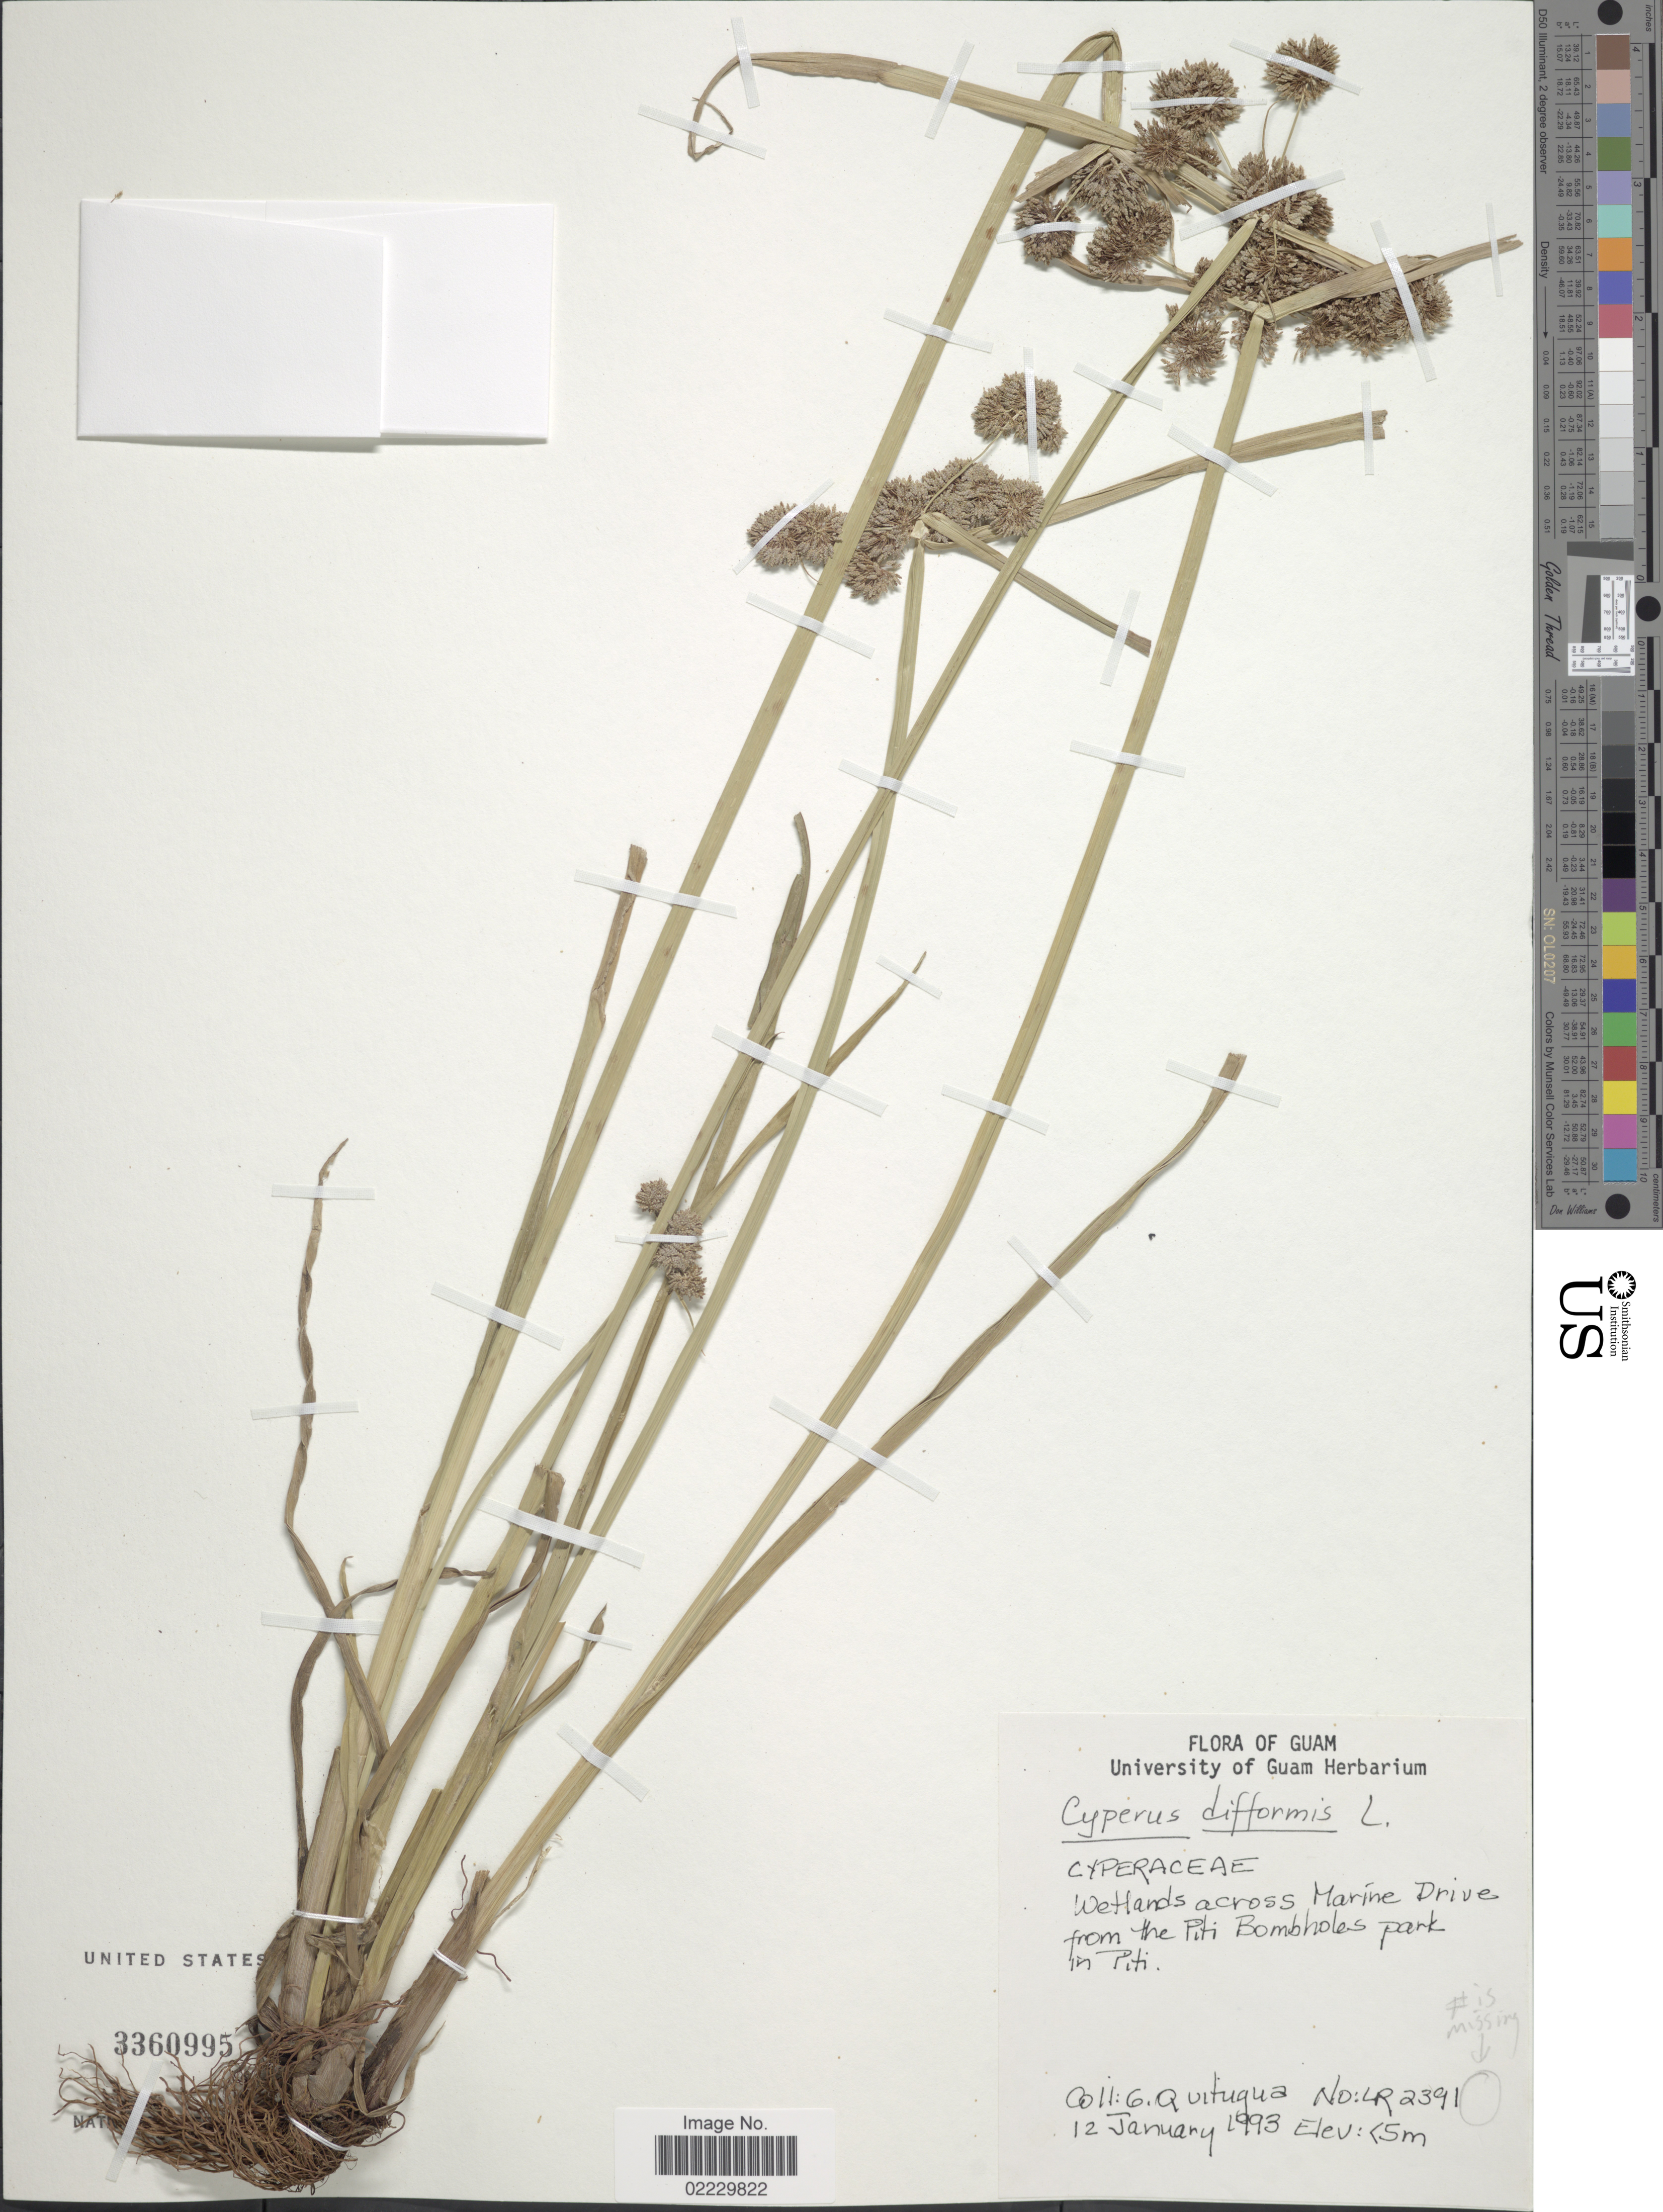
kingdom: Plantae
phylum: Tracheophyta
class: Liliopsida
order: Poales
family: Cyperaceae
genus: Cyperus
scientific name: Cyperus difformis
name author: L.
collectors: G. Quitugua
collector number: LR2391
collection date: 1993-01-12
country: Guam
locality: Wetlands across Marine Drive from Piti Bombholes Park in Piti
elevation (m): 5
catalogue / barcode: US 3360995